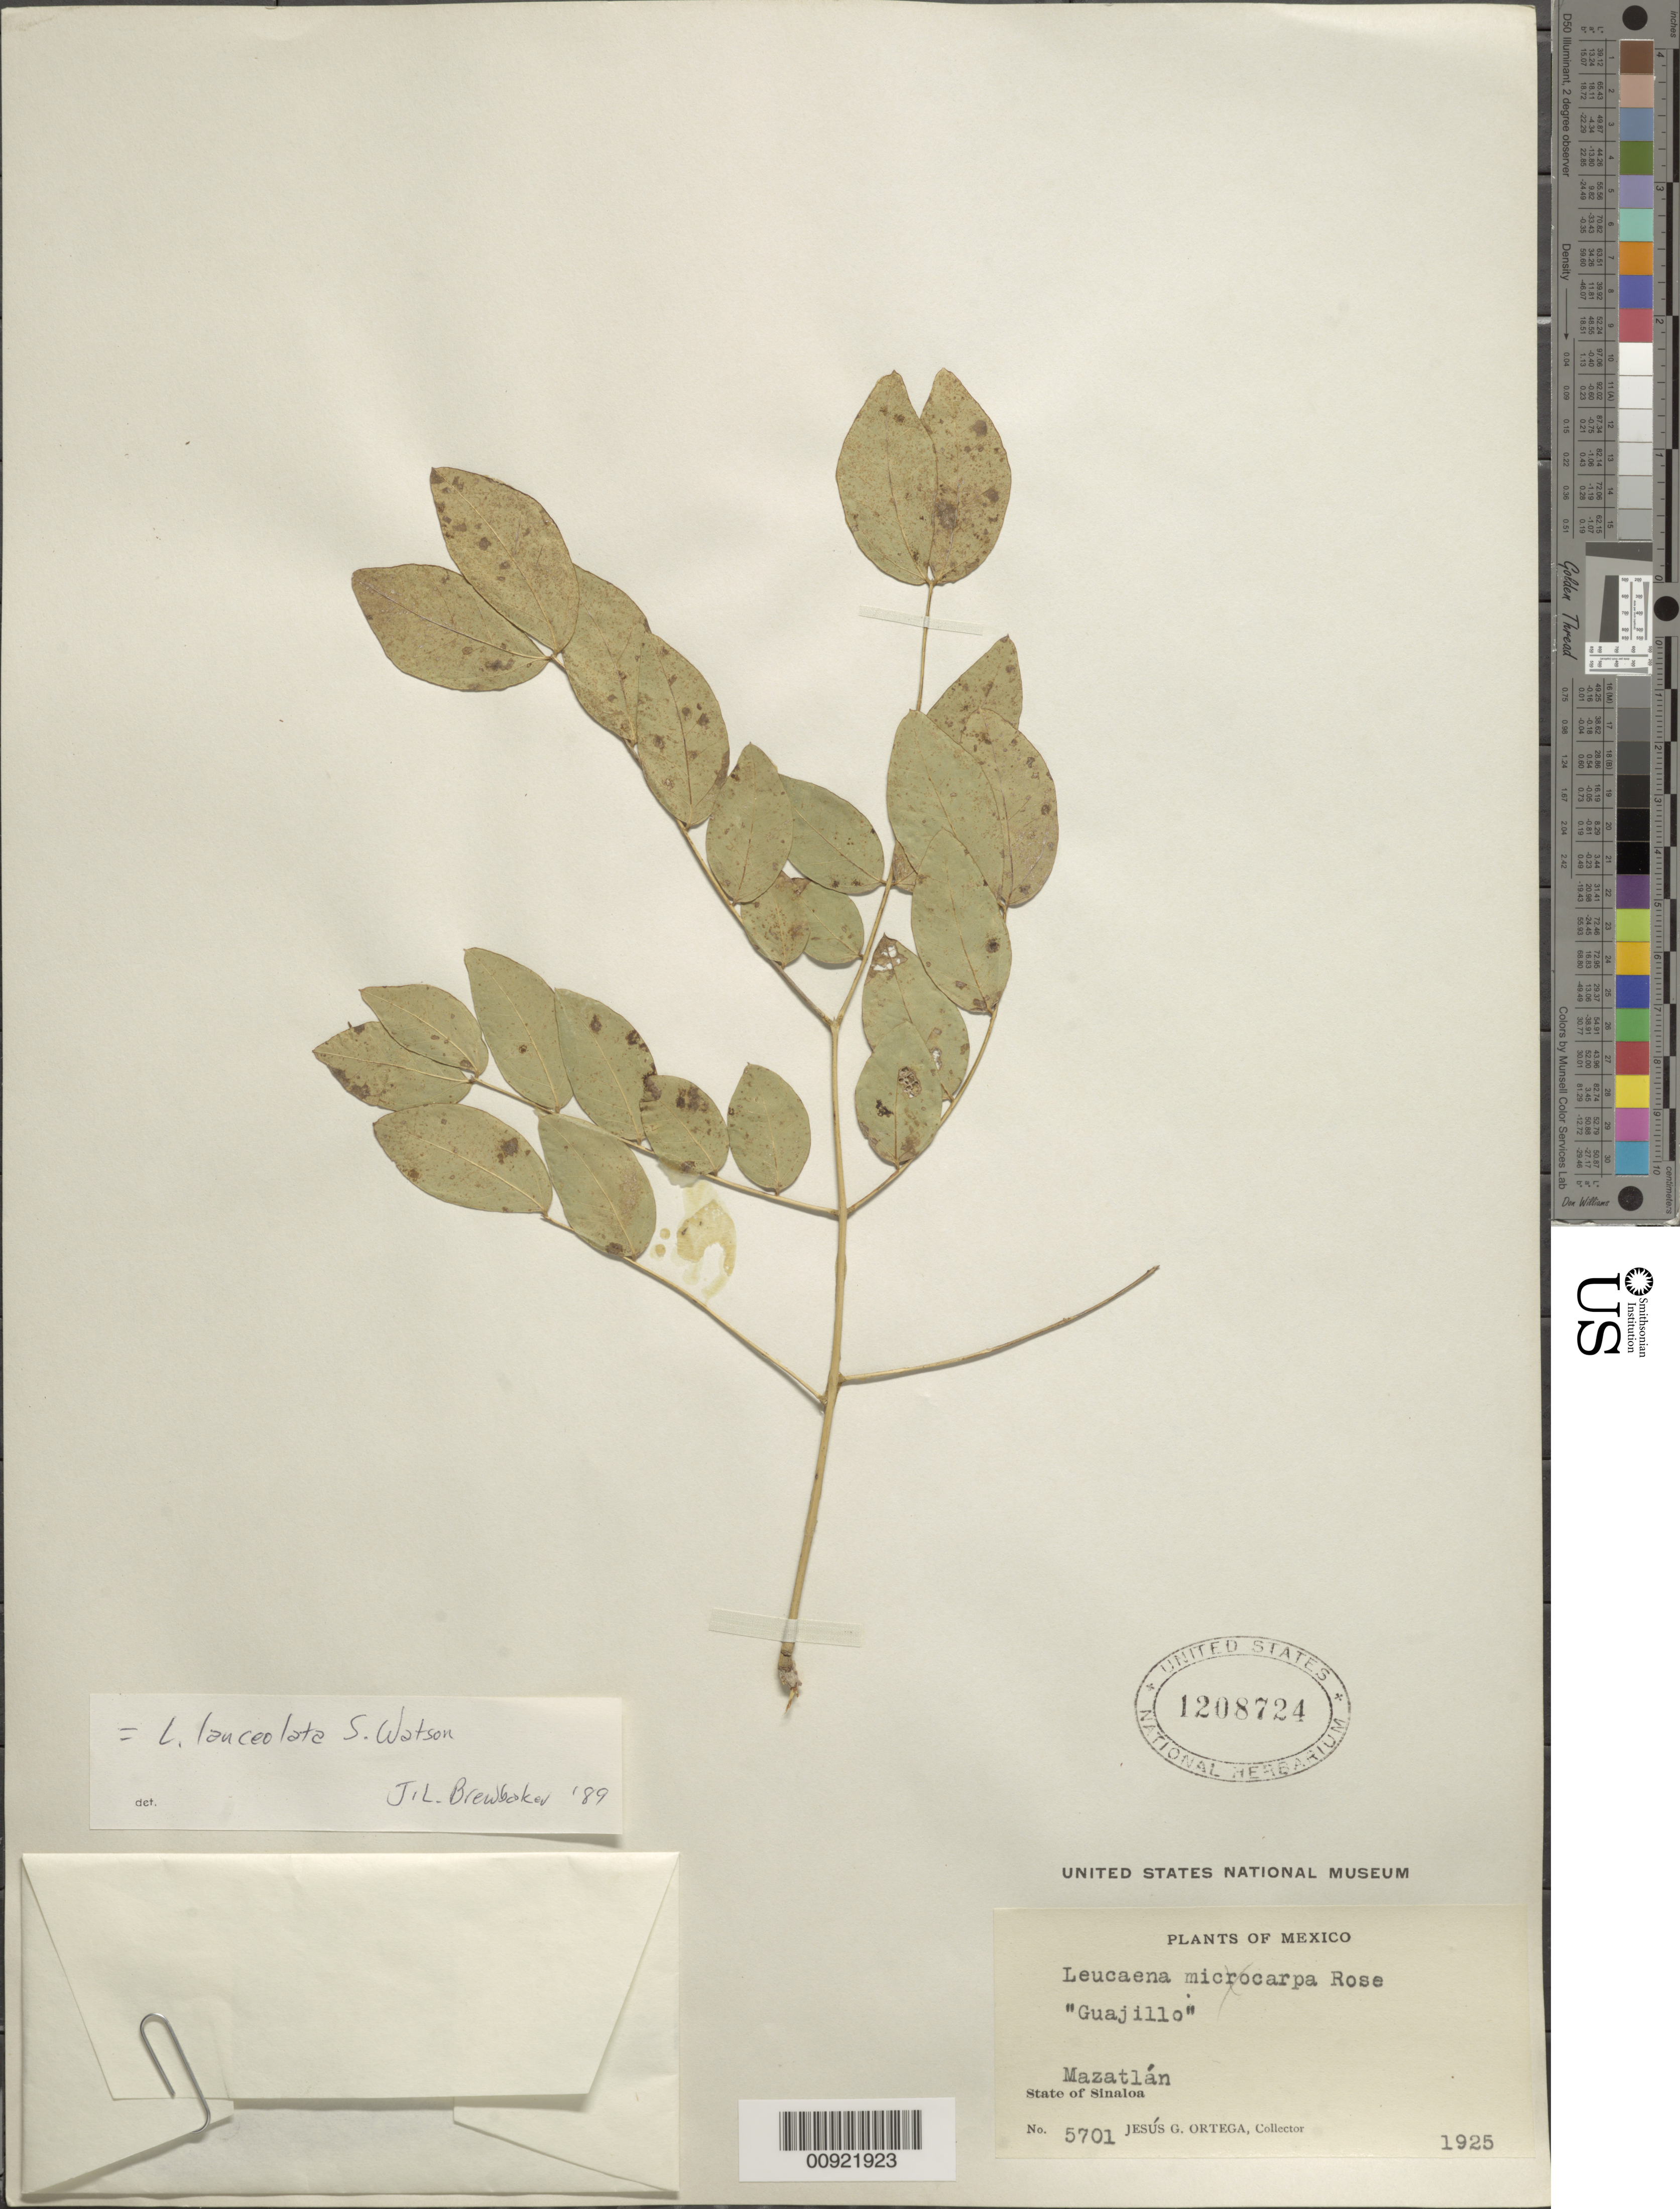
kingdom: Plantae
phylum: Tracheophyta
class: Magnoliopsida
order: Fabales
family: Fabaceae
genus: Leucaena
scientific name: Leucaena lanceolata var. lanceolata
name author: S. Watson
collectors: J. Ortega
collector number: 5701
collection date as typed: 1925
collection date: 1925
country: Mexico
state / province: Sinaloa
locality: Mazatlán, State of Sinaloa.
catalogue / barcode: US 1208724